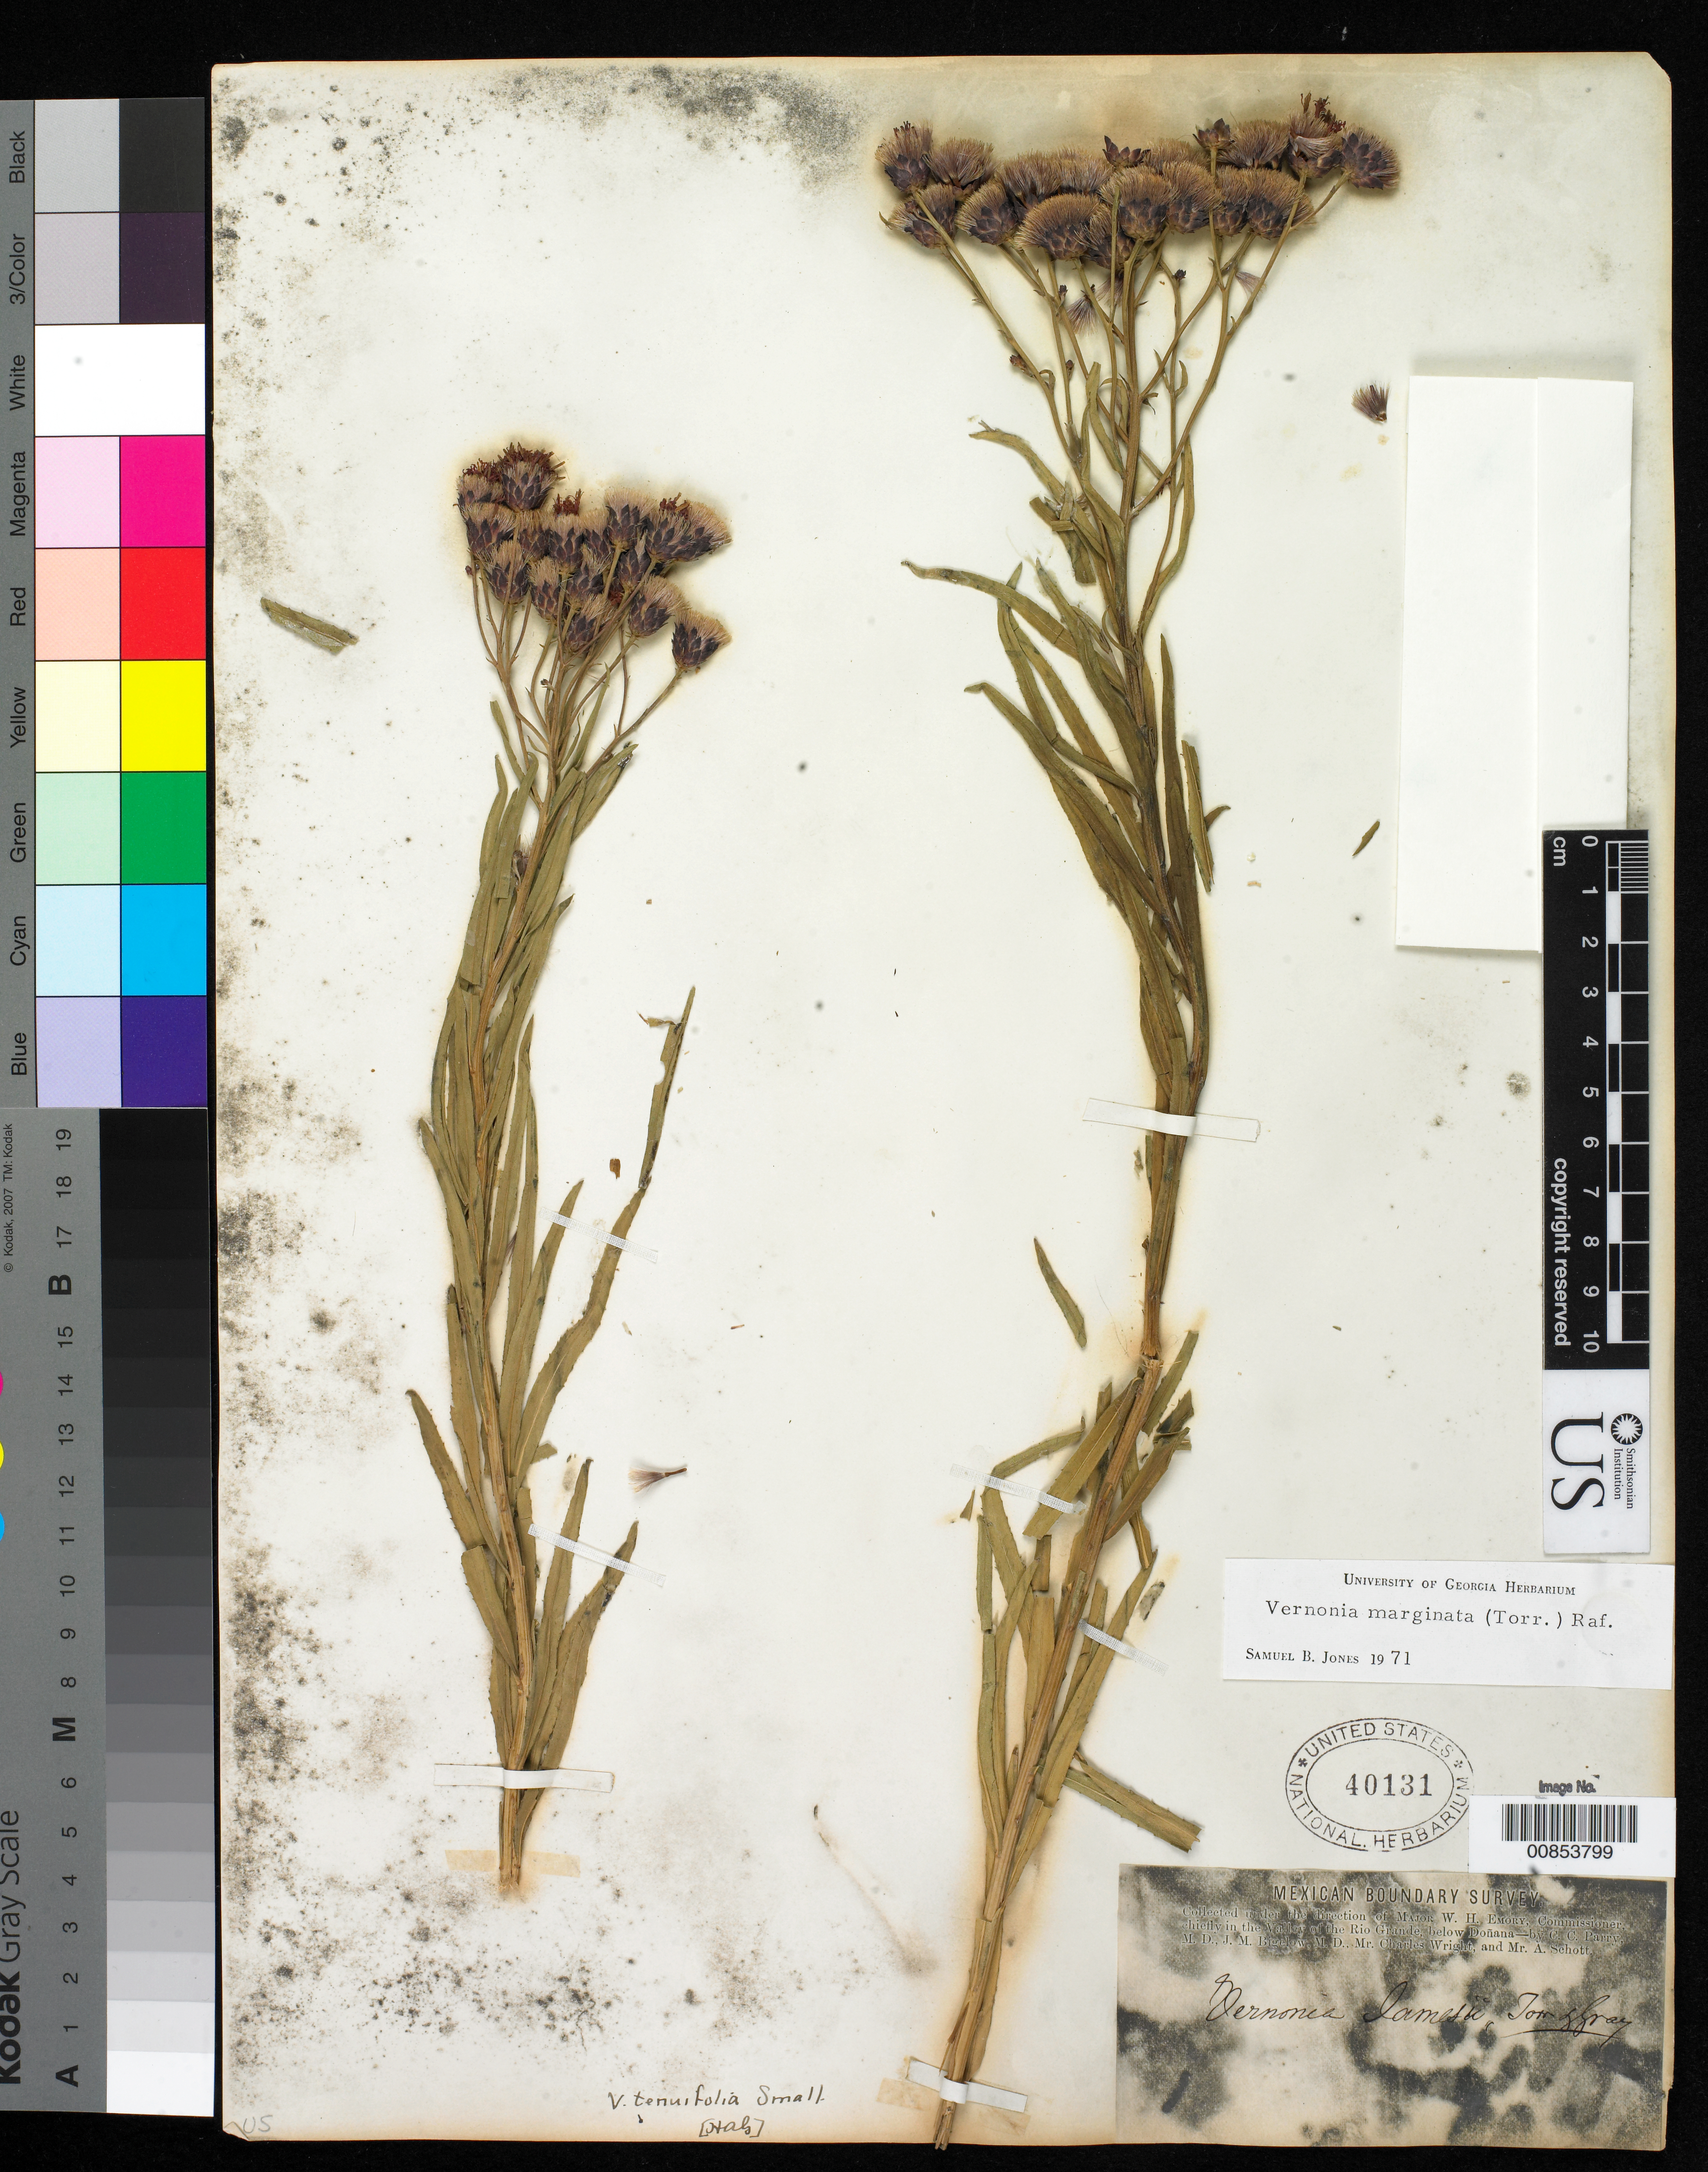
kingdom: Plantae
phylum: Tracheophyta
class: Magnoliopsida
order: Asterales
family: Asteraceae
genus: Vernonia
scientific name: Vernonia marginata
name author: (Torr.) Raf.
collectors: C. C. Parry, J. M. Bigelow, C. Wright & A. C. V. Schott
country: United States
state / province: New Mexico / Texas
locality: Valley of the Rio Grande, below Doñana.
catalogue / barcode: US 40131